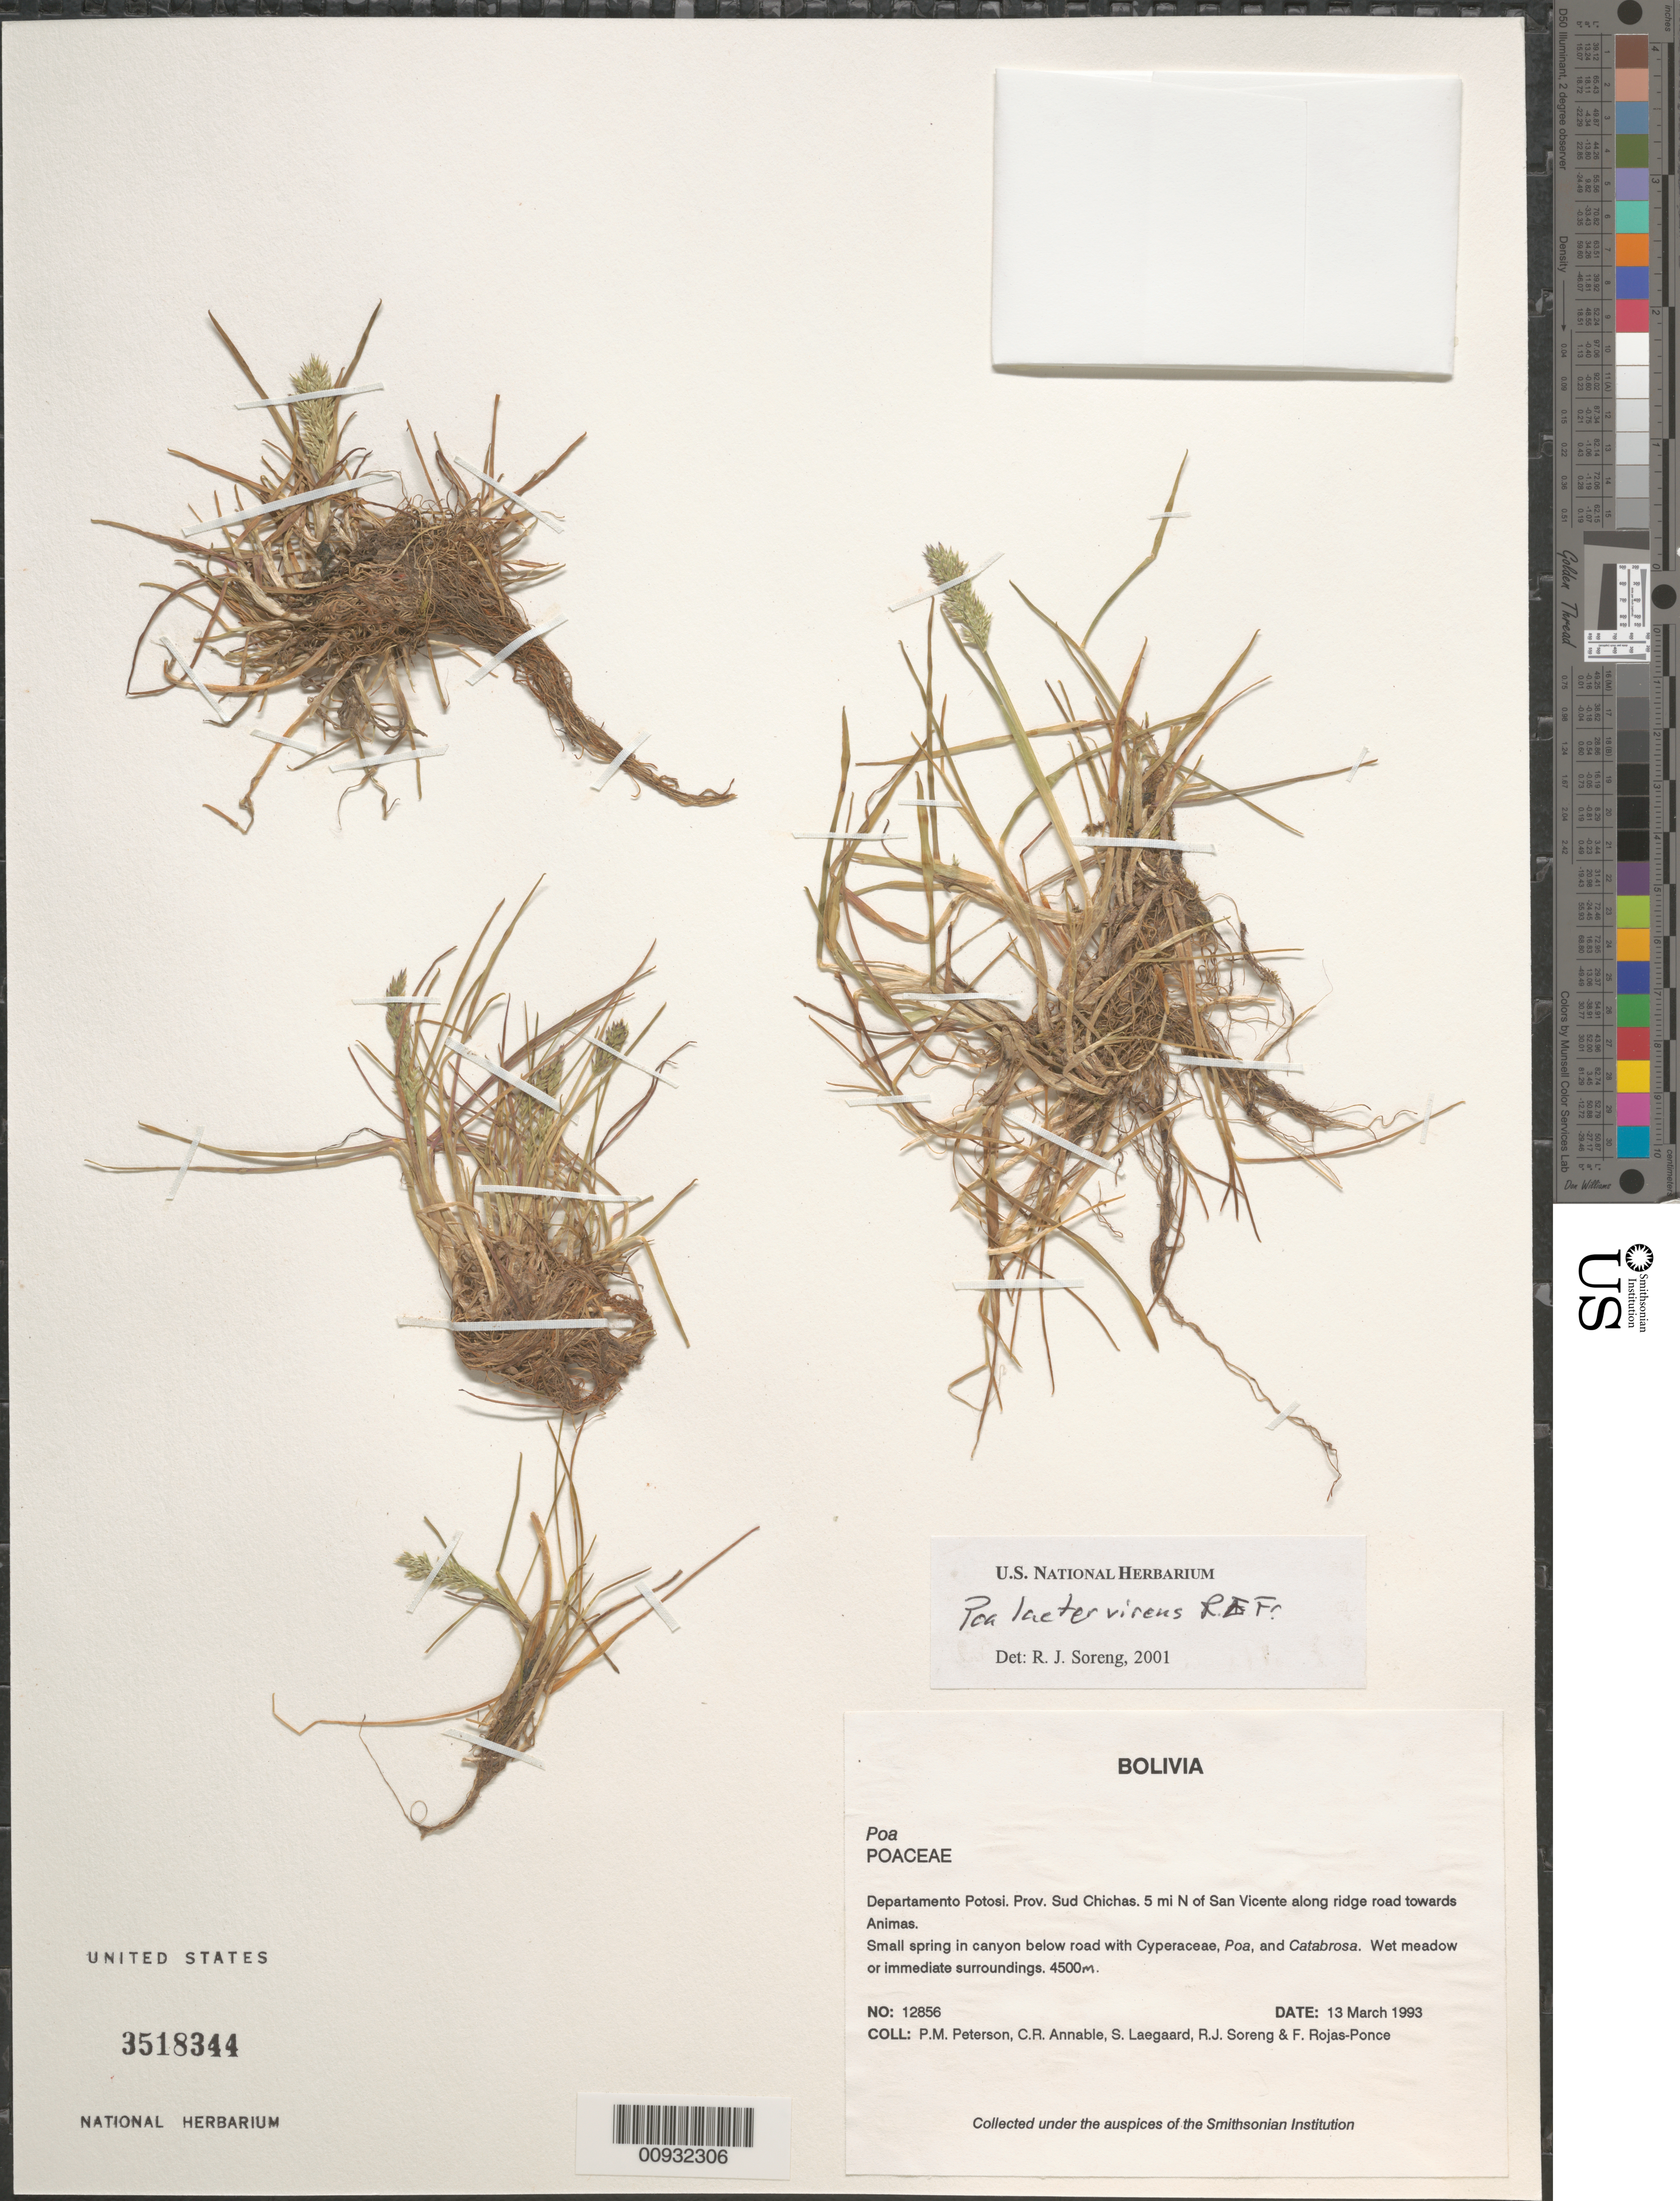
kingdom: Plantae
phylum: Tracheophyta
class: Liliopsida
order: Poales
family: Poaceae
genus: Poa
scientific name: Poa laetevirens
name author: R.E. Fr.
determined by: Soreng, Robert J., Research Associate (BOT), Smithsonian Institution - National Museum of Natural History (UNITED STATES)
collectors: P. M. Peterson, C. R. Annable, S. Lægaard, R. J. Soreng & F. Rojas-Ponce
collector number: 12856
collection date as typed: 13 Mar 1993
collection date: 1993-03-13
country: Bolivia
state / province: Potosi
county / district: Sud Chichas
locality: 5 mi N of San Vicente along ridge road towards Animas.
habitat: Small spring in canyon below road with Cyperaceae, Poa, and Catabrosa. Wet meadow or immediate surroundings.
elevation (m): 4500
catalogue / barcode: US 3518344